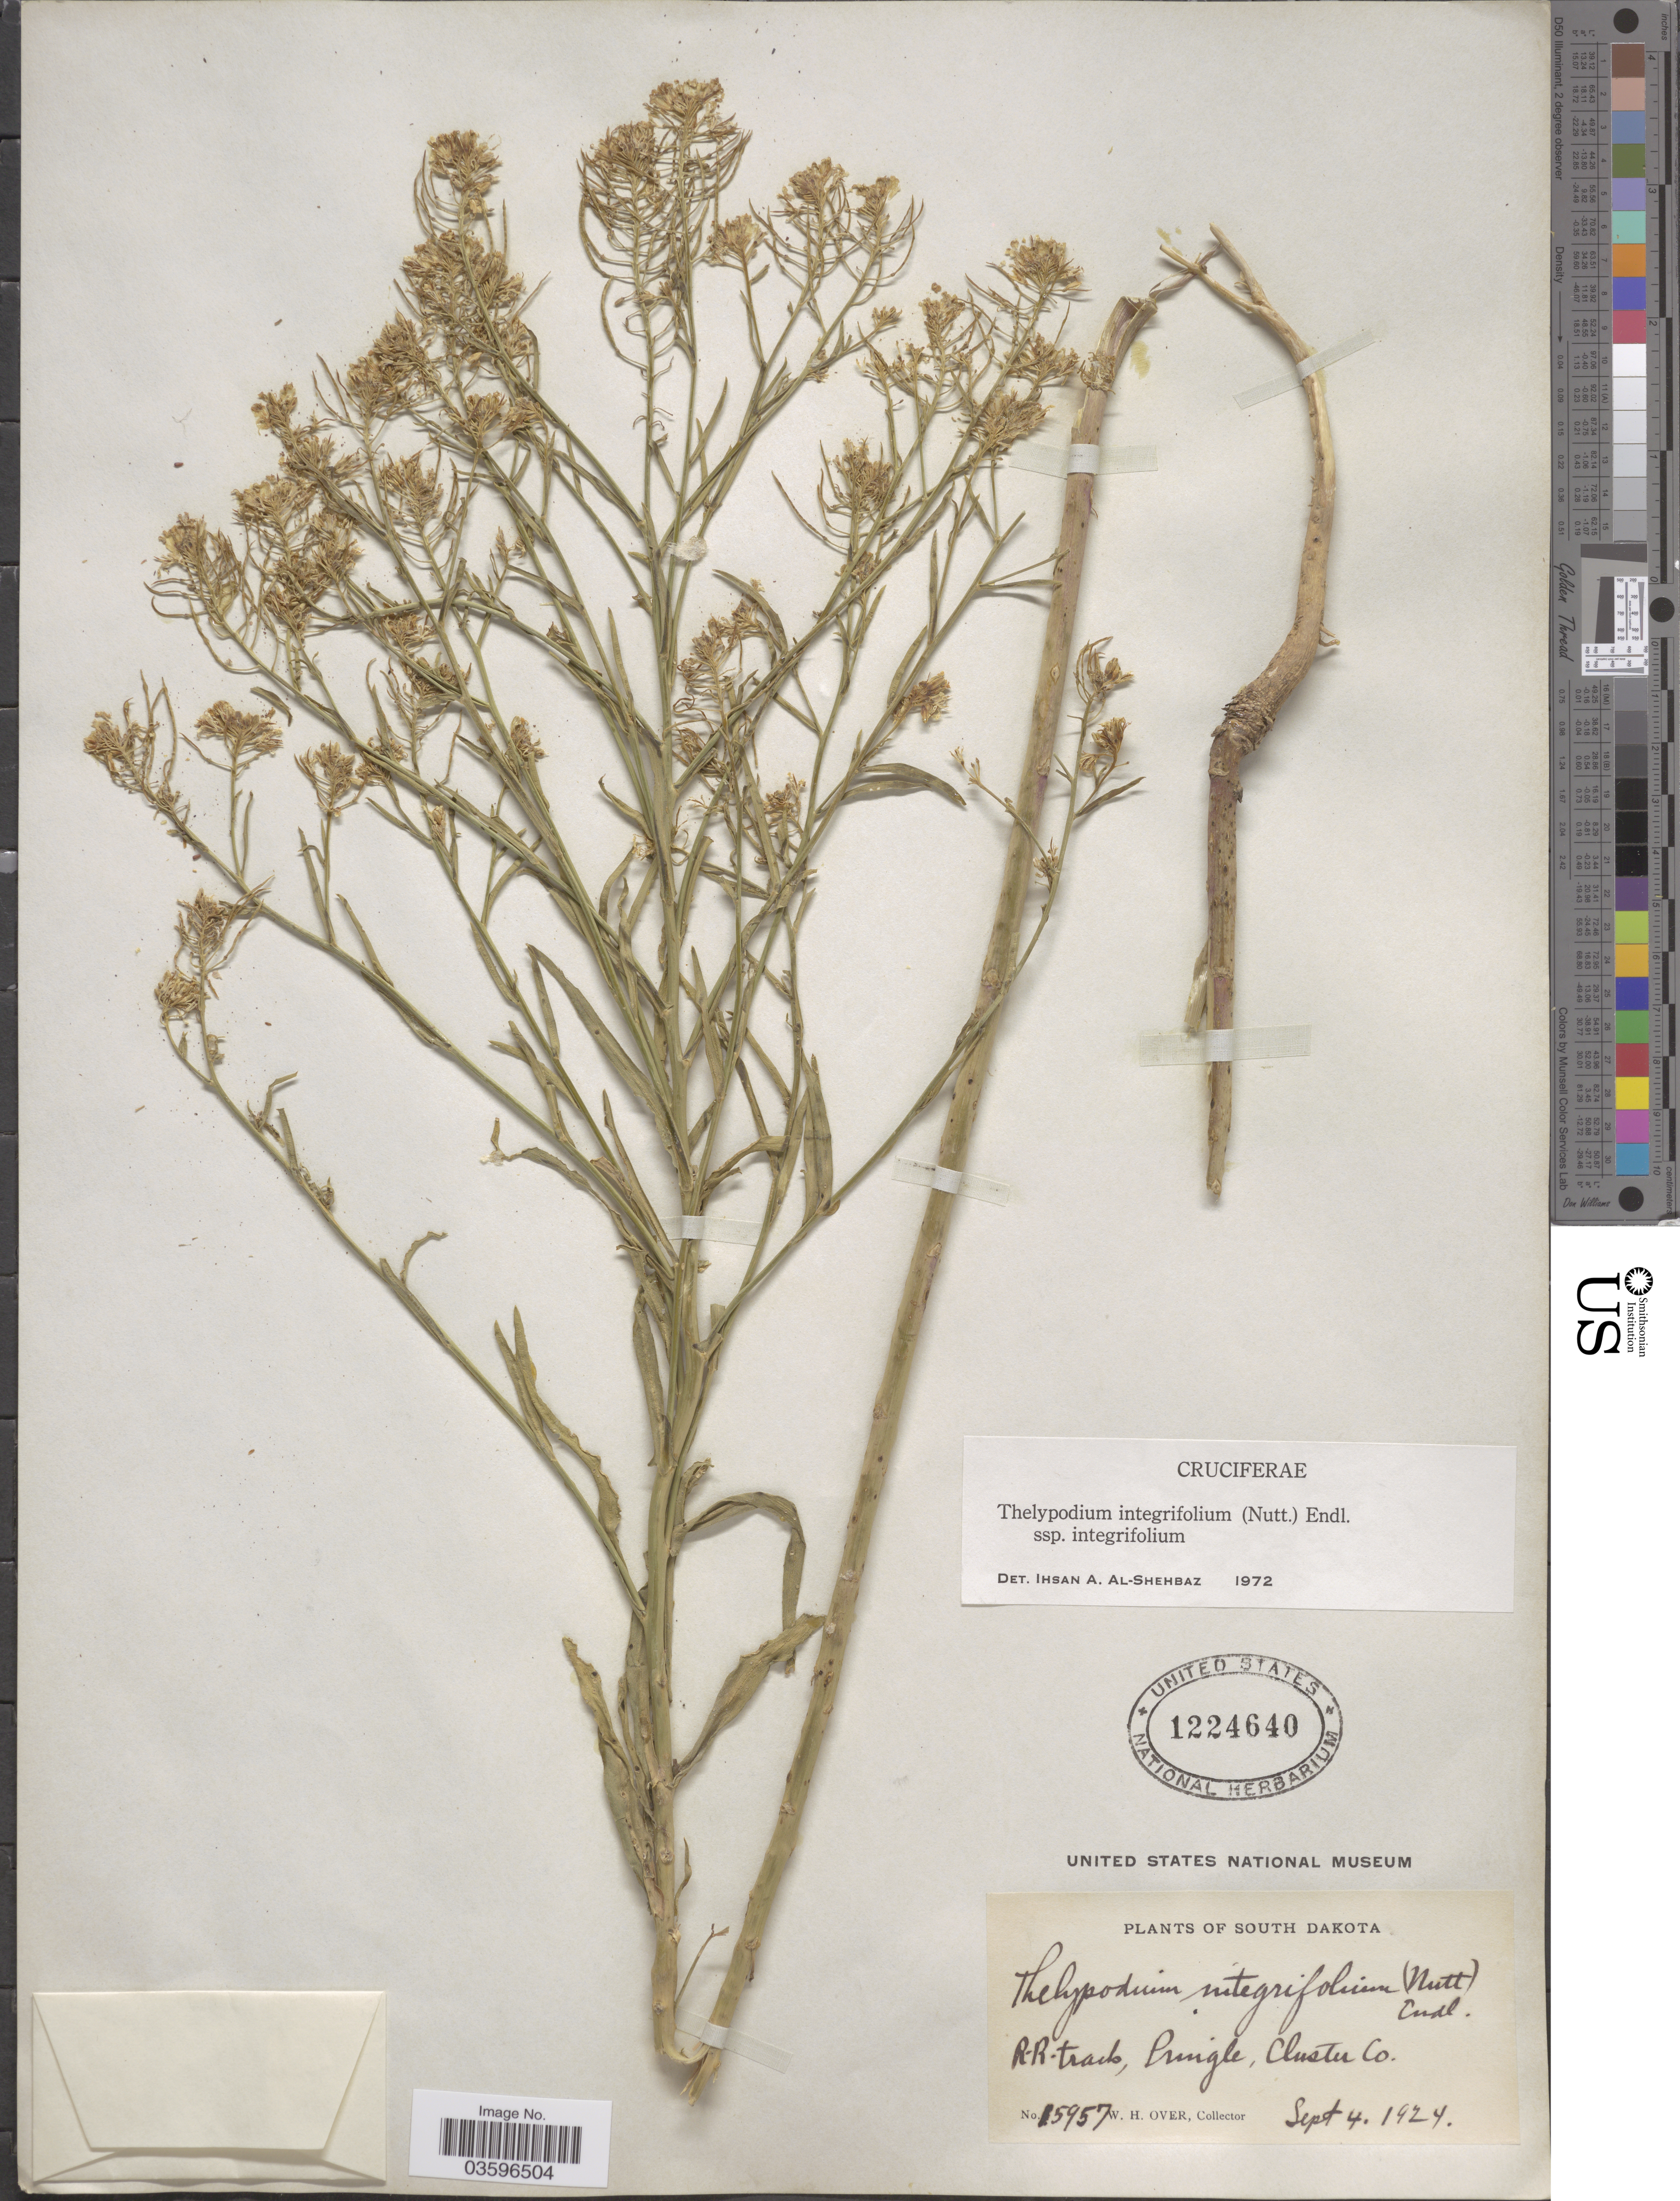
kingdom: Plantae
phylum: Tracheophyta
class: Magnoliopsida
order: Brassicales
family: Brassicaceae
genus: Thelypodium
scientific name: Thelypodium integrifolium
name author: (Nutt.) Endl.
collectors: W. Over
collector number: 15957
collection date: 1924-09-04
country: United States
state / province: South Dakota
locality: R.R. track, Pringle, Cluster Co.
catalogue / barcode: US 1224640